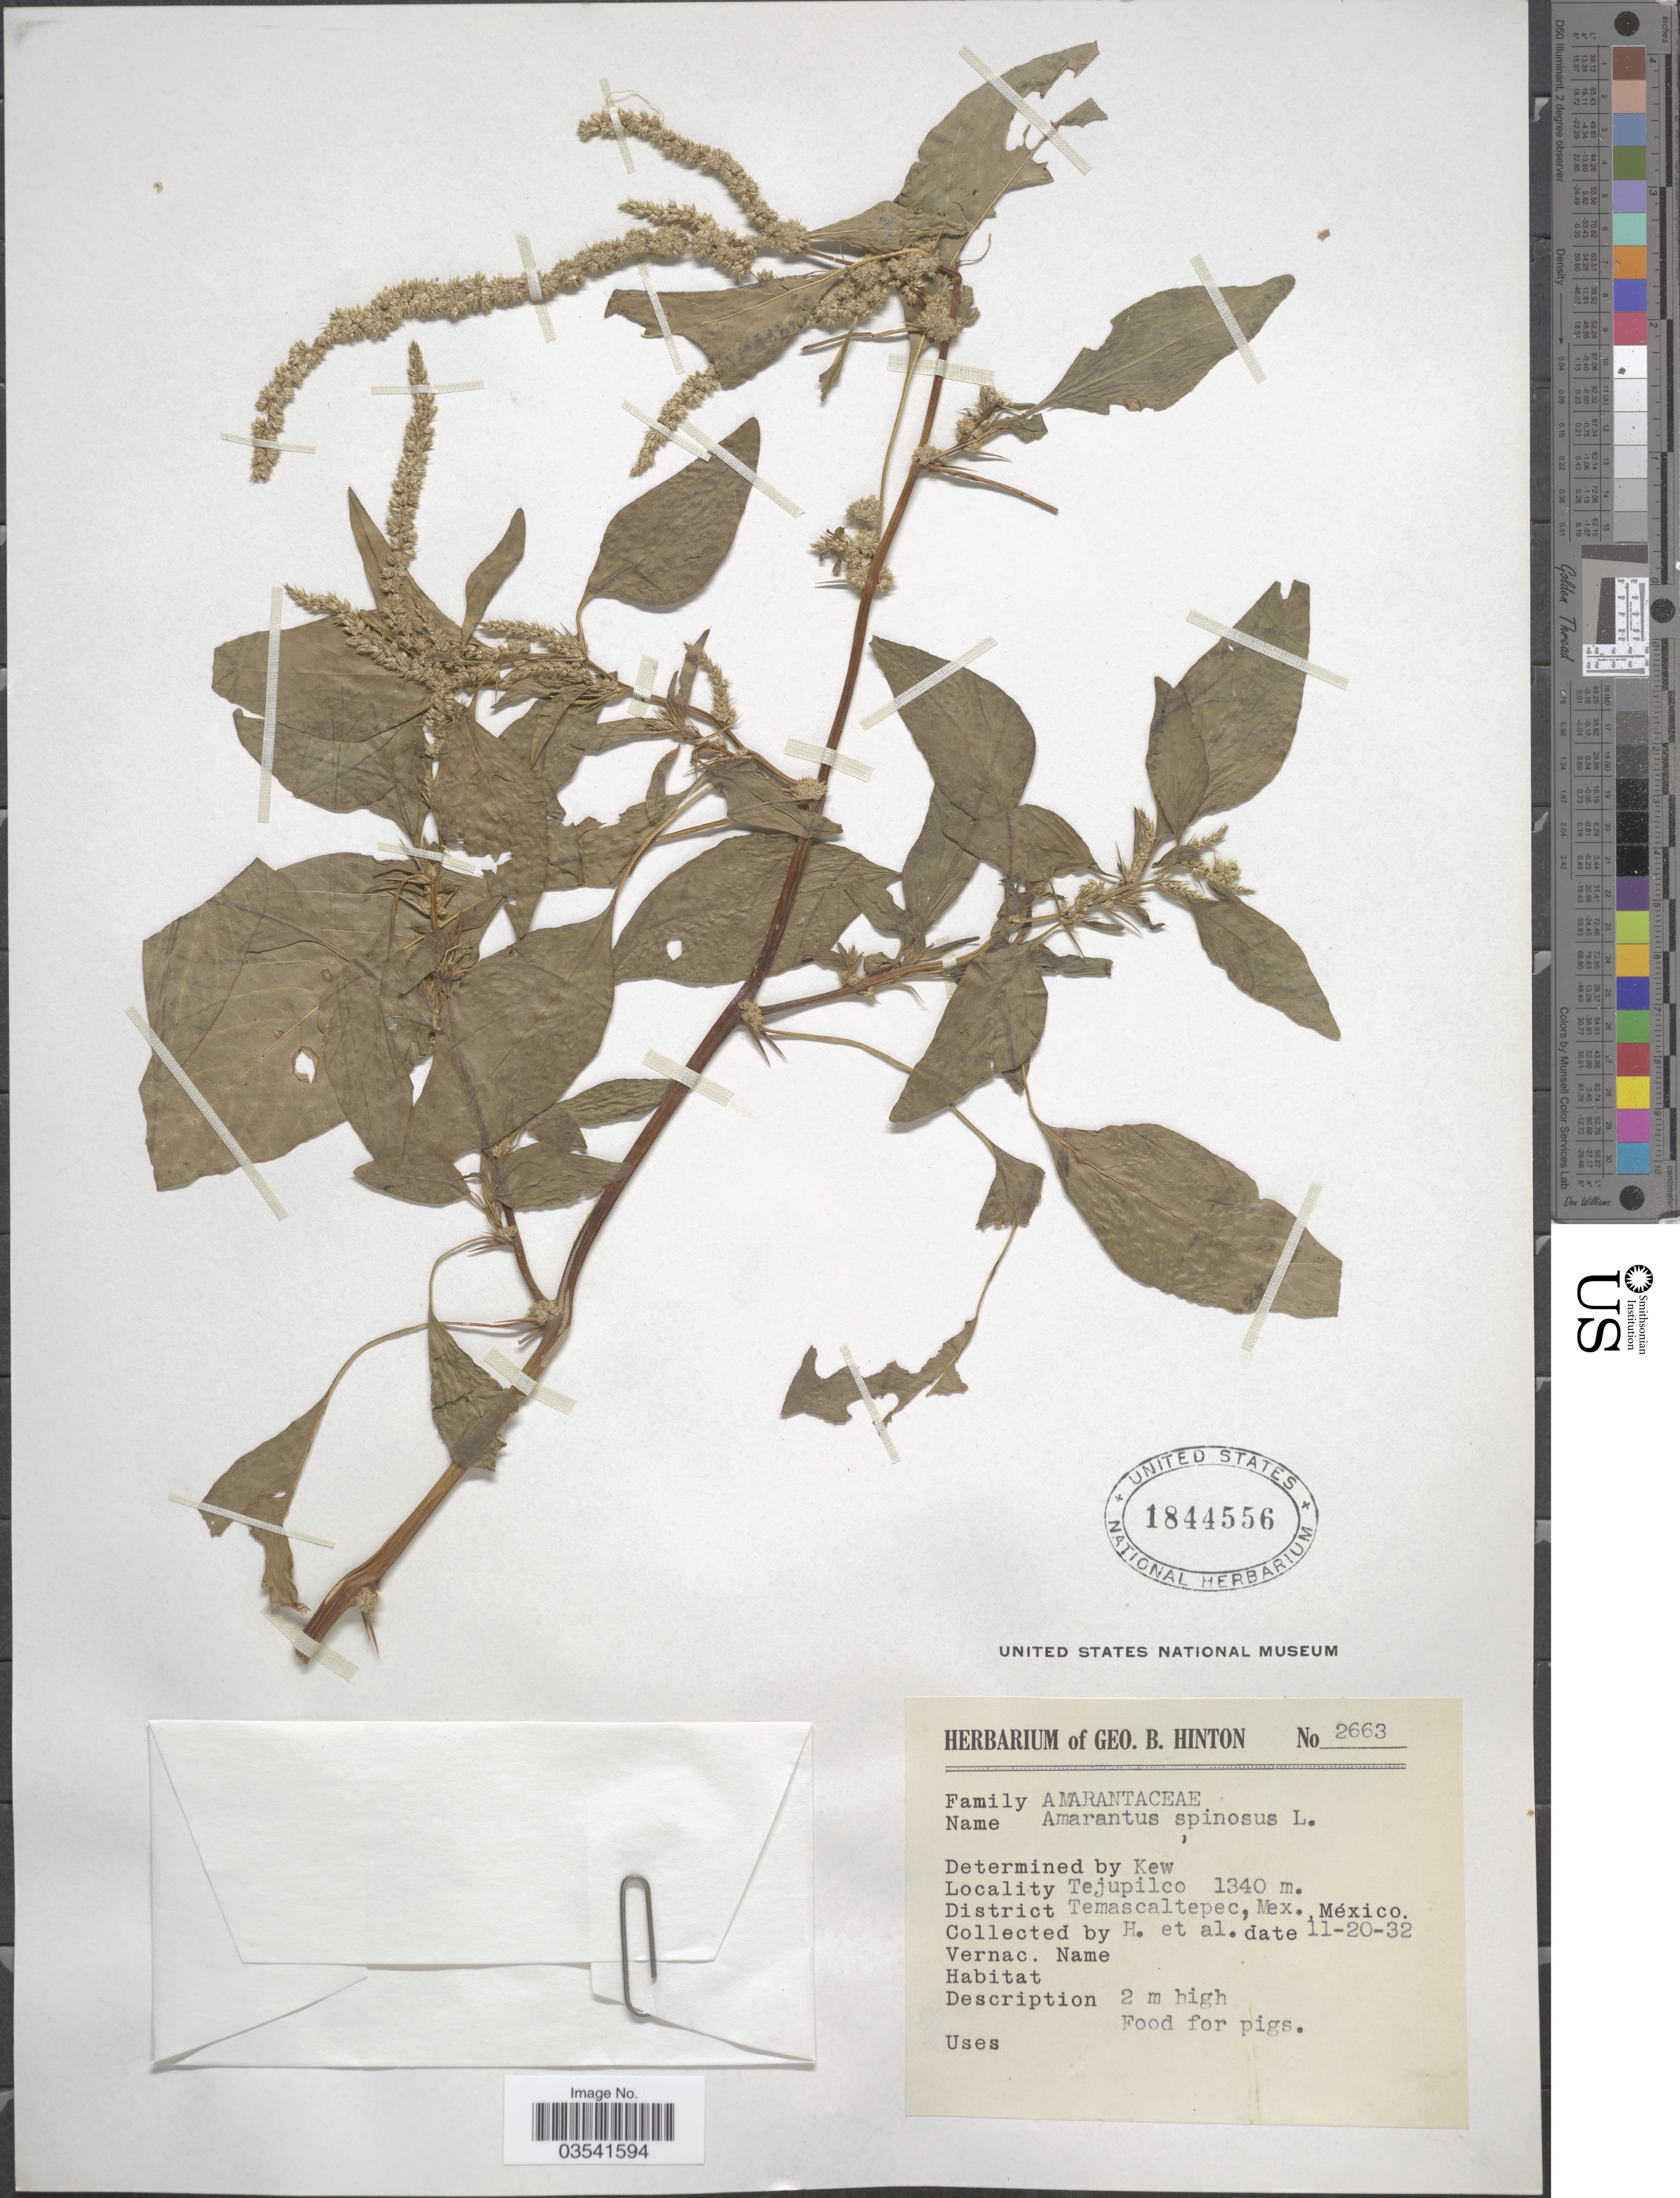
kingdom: Plantae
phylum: Tracheophyta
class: Magnoliopsida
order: Caryophyllales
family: Amaranthaceae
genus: Amaranthus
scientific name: Amaranthus spinosus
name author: L.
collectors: G. B. Hinton & et al.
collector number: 2663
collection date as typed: Transcribed d/m/y: 20/11/32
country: Mexico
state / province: México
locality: Tejupilco. District Temascaltepec.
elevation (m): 1340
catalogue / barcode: US 1844556